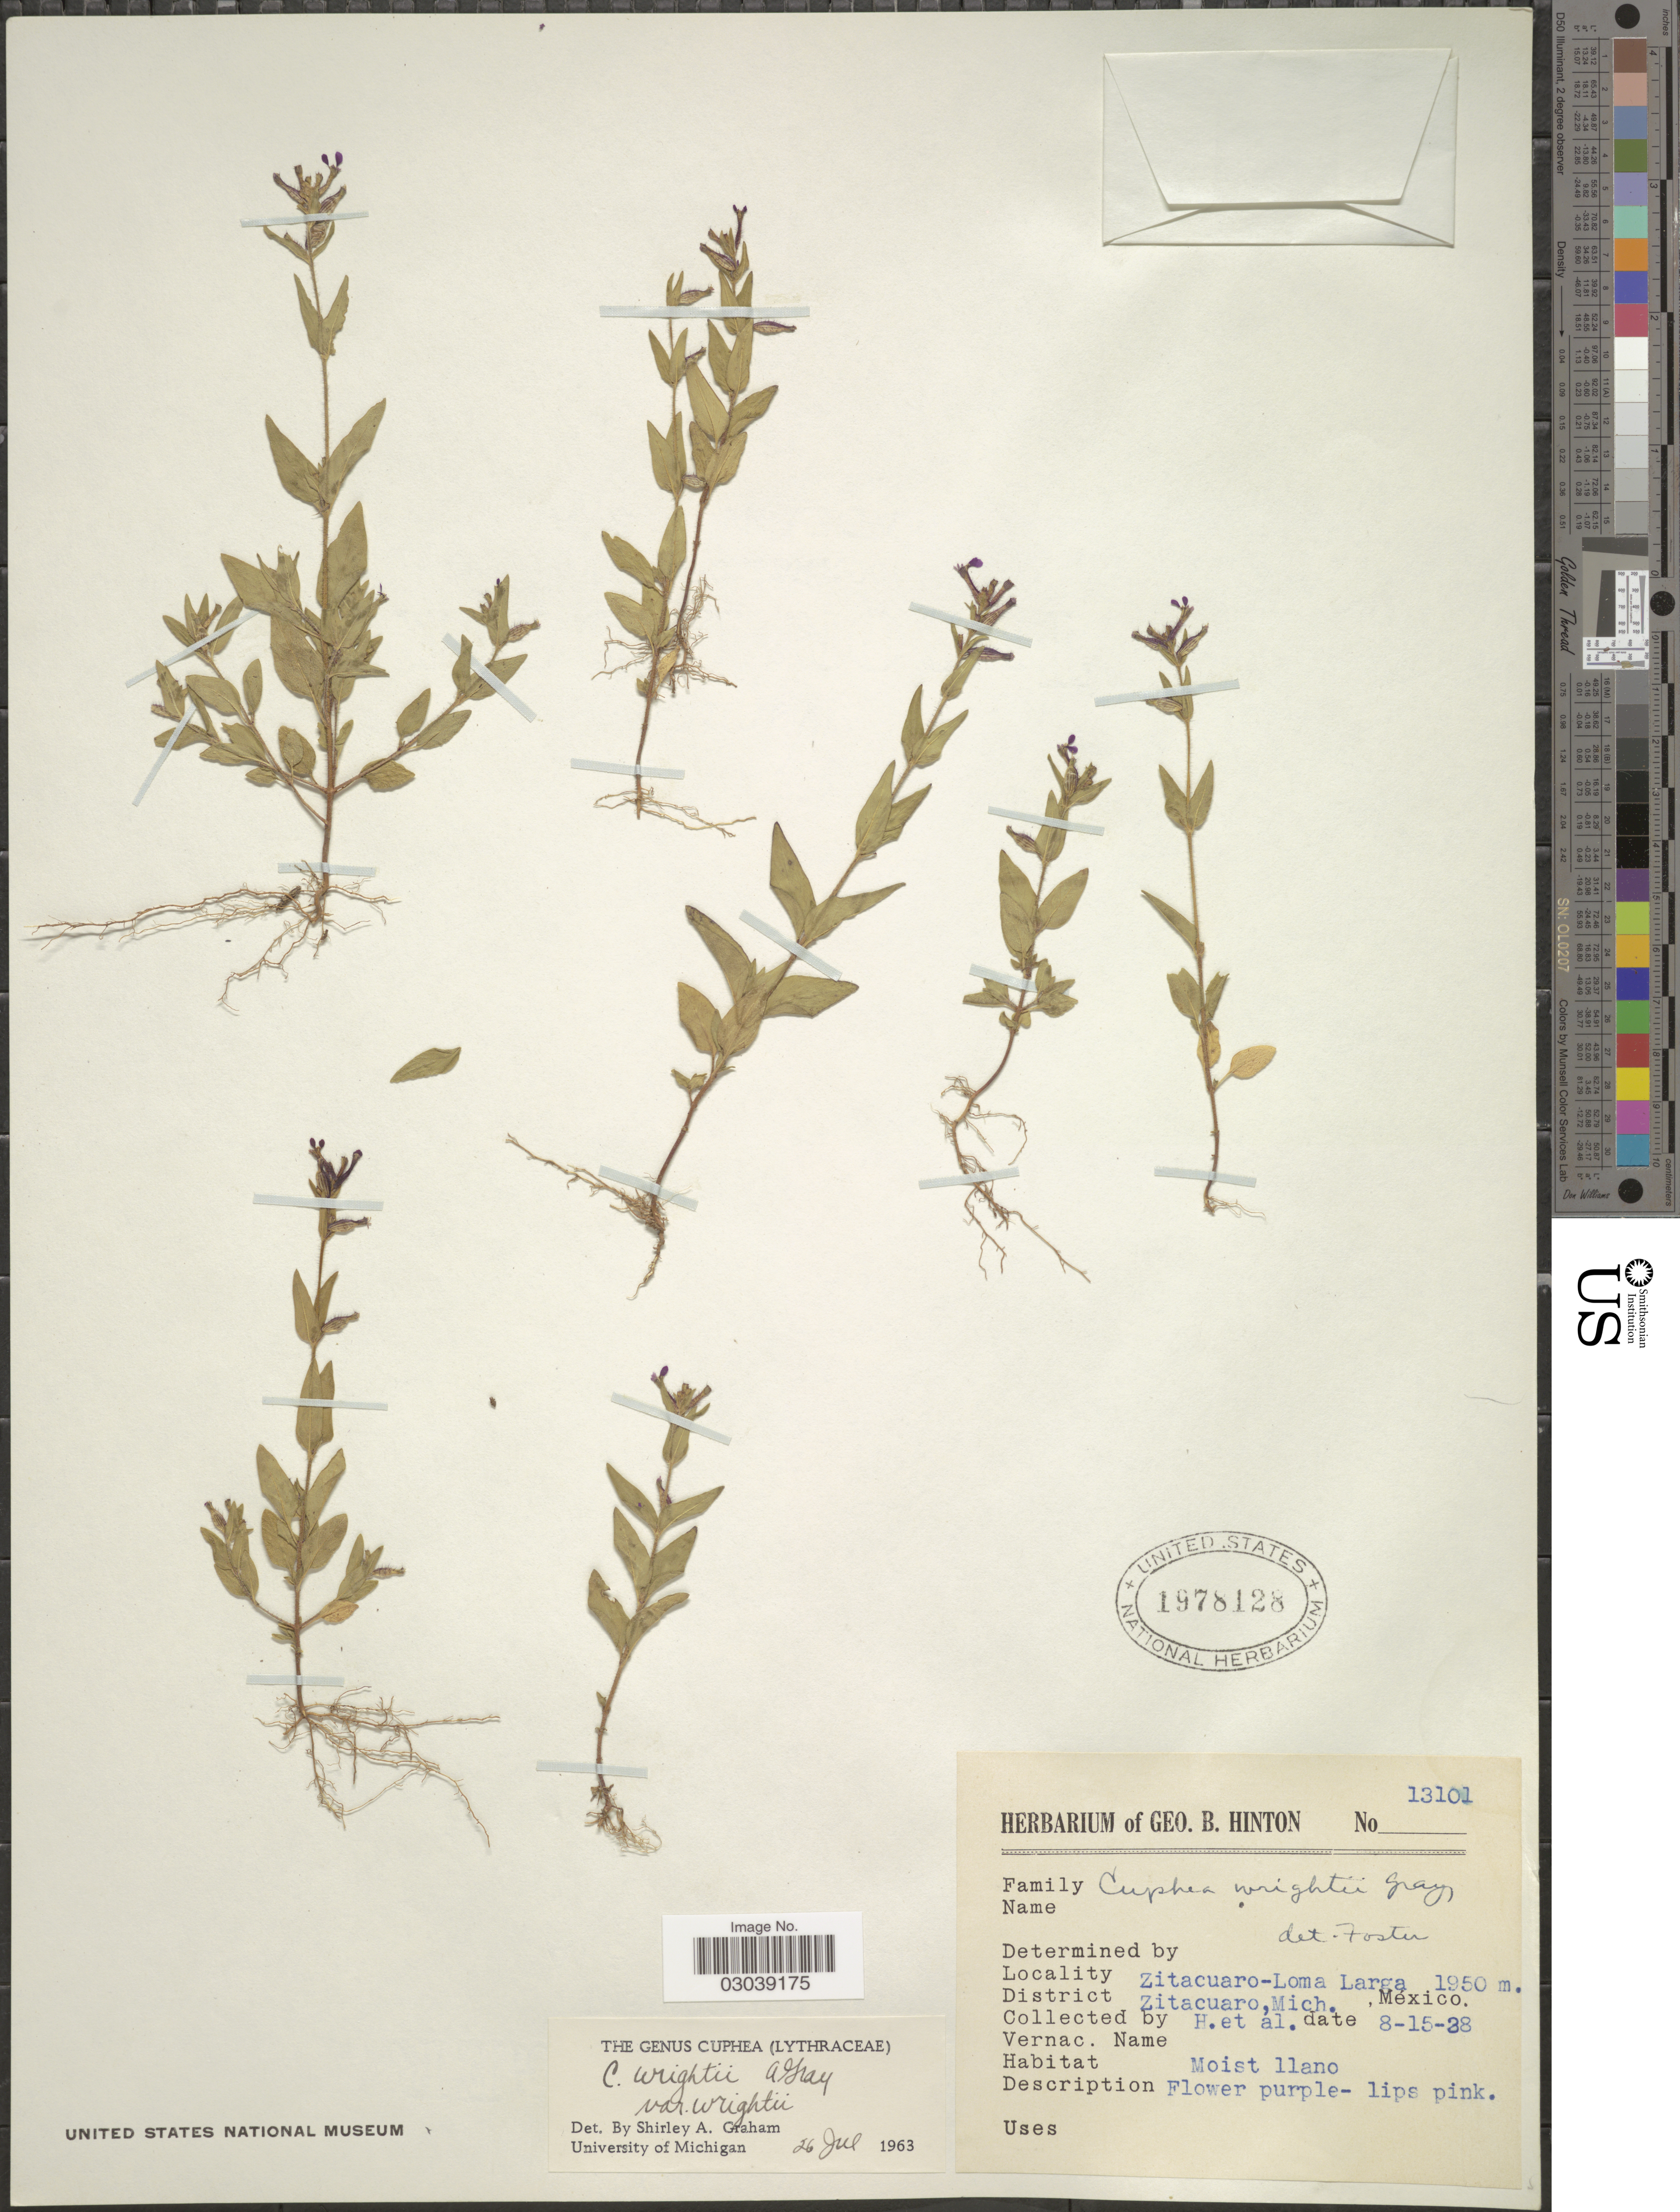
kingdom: Plantae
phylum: Tracheophyta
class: Magnoliopsida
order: Myrtales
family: Lythraceae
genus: Cuphea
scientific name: Cuphea wrightii var. wrightii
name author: A. Gray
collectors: G. B. Hinton & et al.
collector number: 13101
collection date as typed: Transcribed d/m/y: 15/8/38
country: Mexico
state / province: Michoacán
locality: Zitacuaro-Loma Larga. District Zitacuaro.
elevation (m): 1950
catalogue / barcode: US 1978128